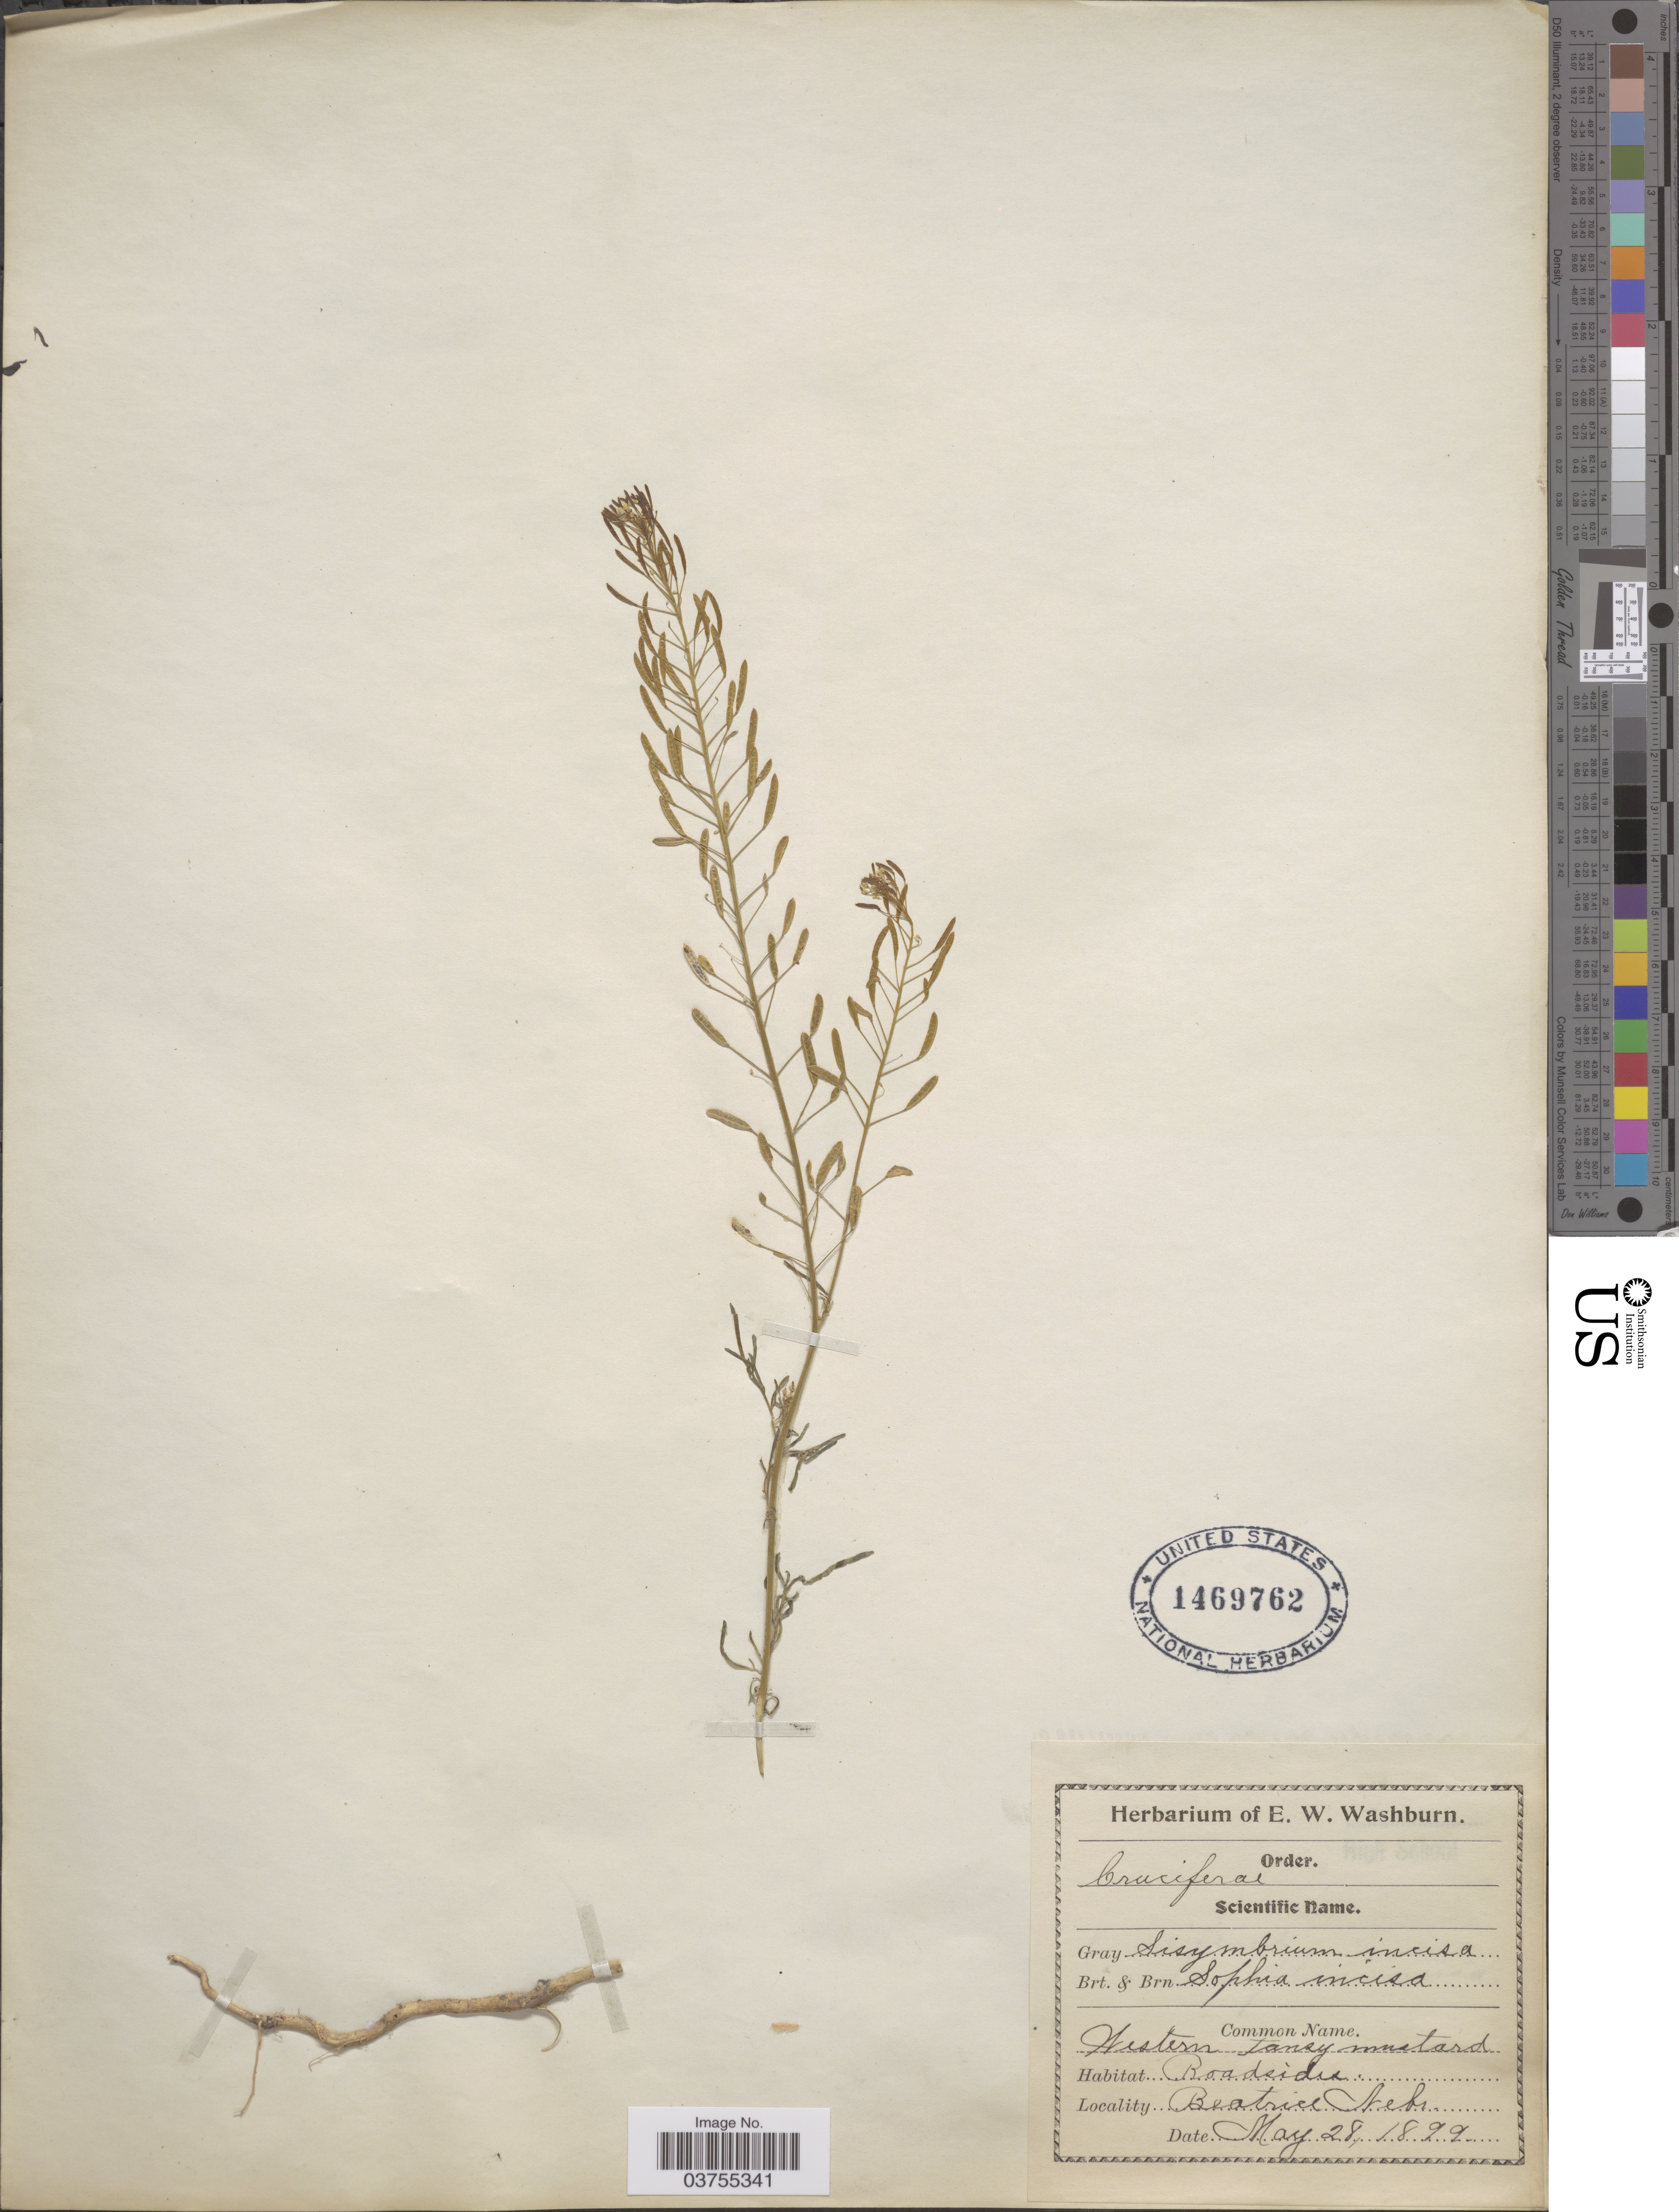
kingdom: Plantae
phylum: Tracheophyta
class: Magnoliopsida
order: Brassicales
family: Brassicaceae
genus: Descurainia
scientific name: Descurainia sp.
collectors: ex herb. E. W. Washburn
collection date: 1899-05-28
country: United States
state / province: Nebraska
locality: Beatrice.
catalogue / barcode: US 1469762